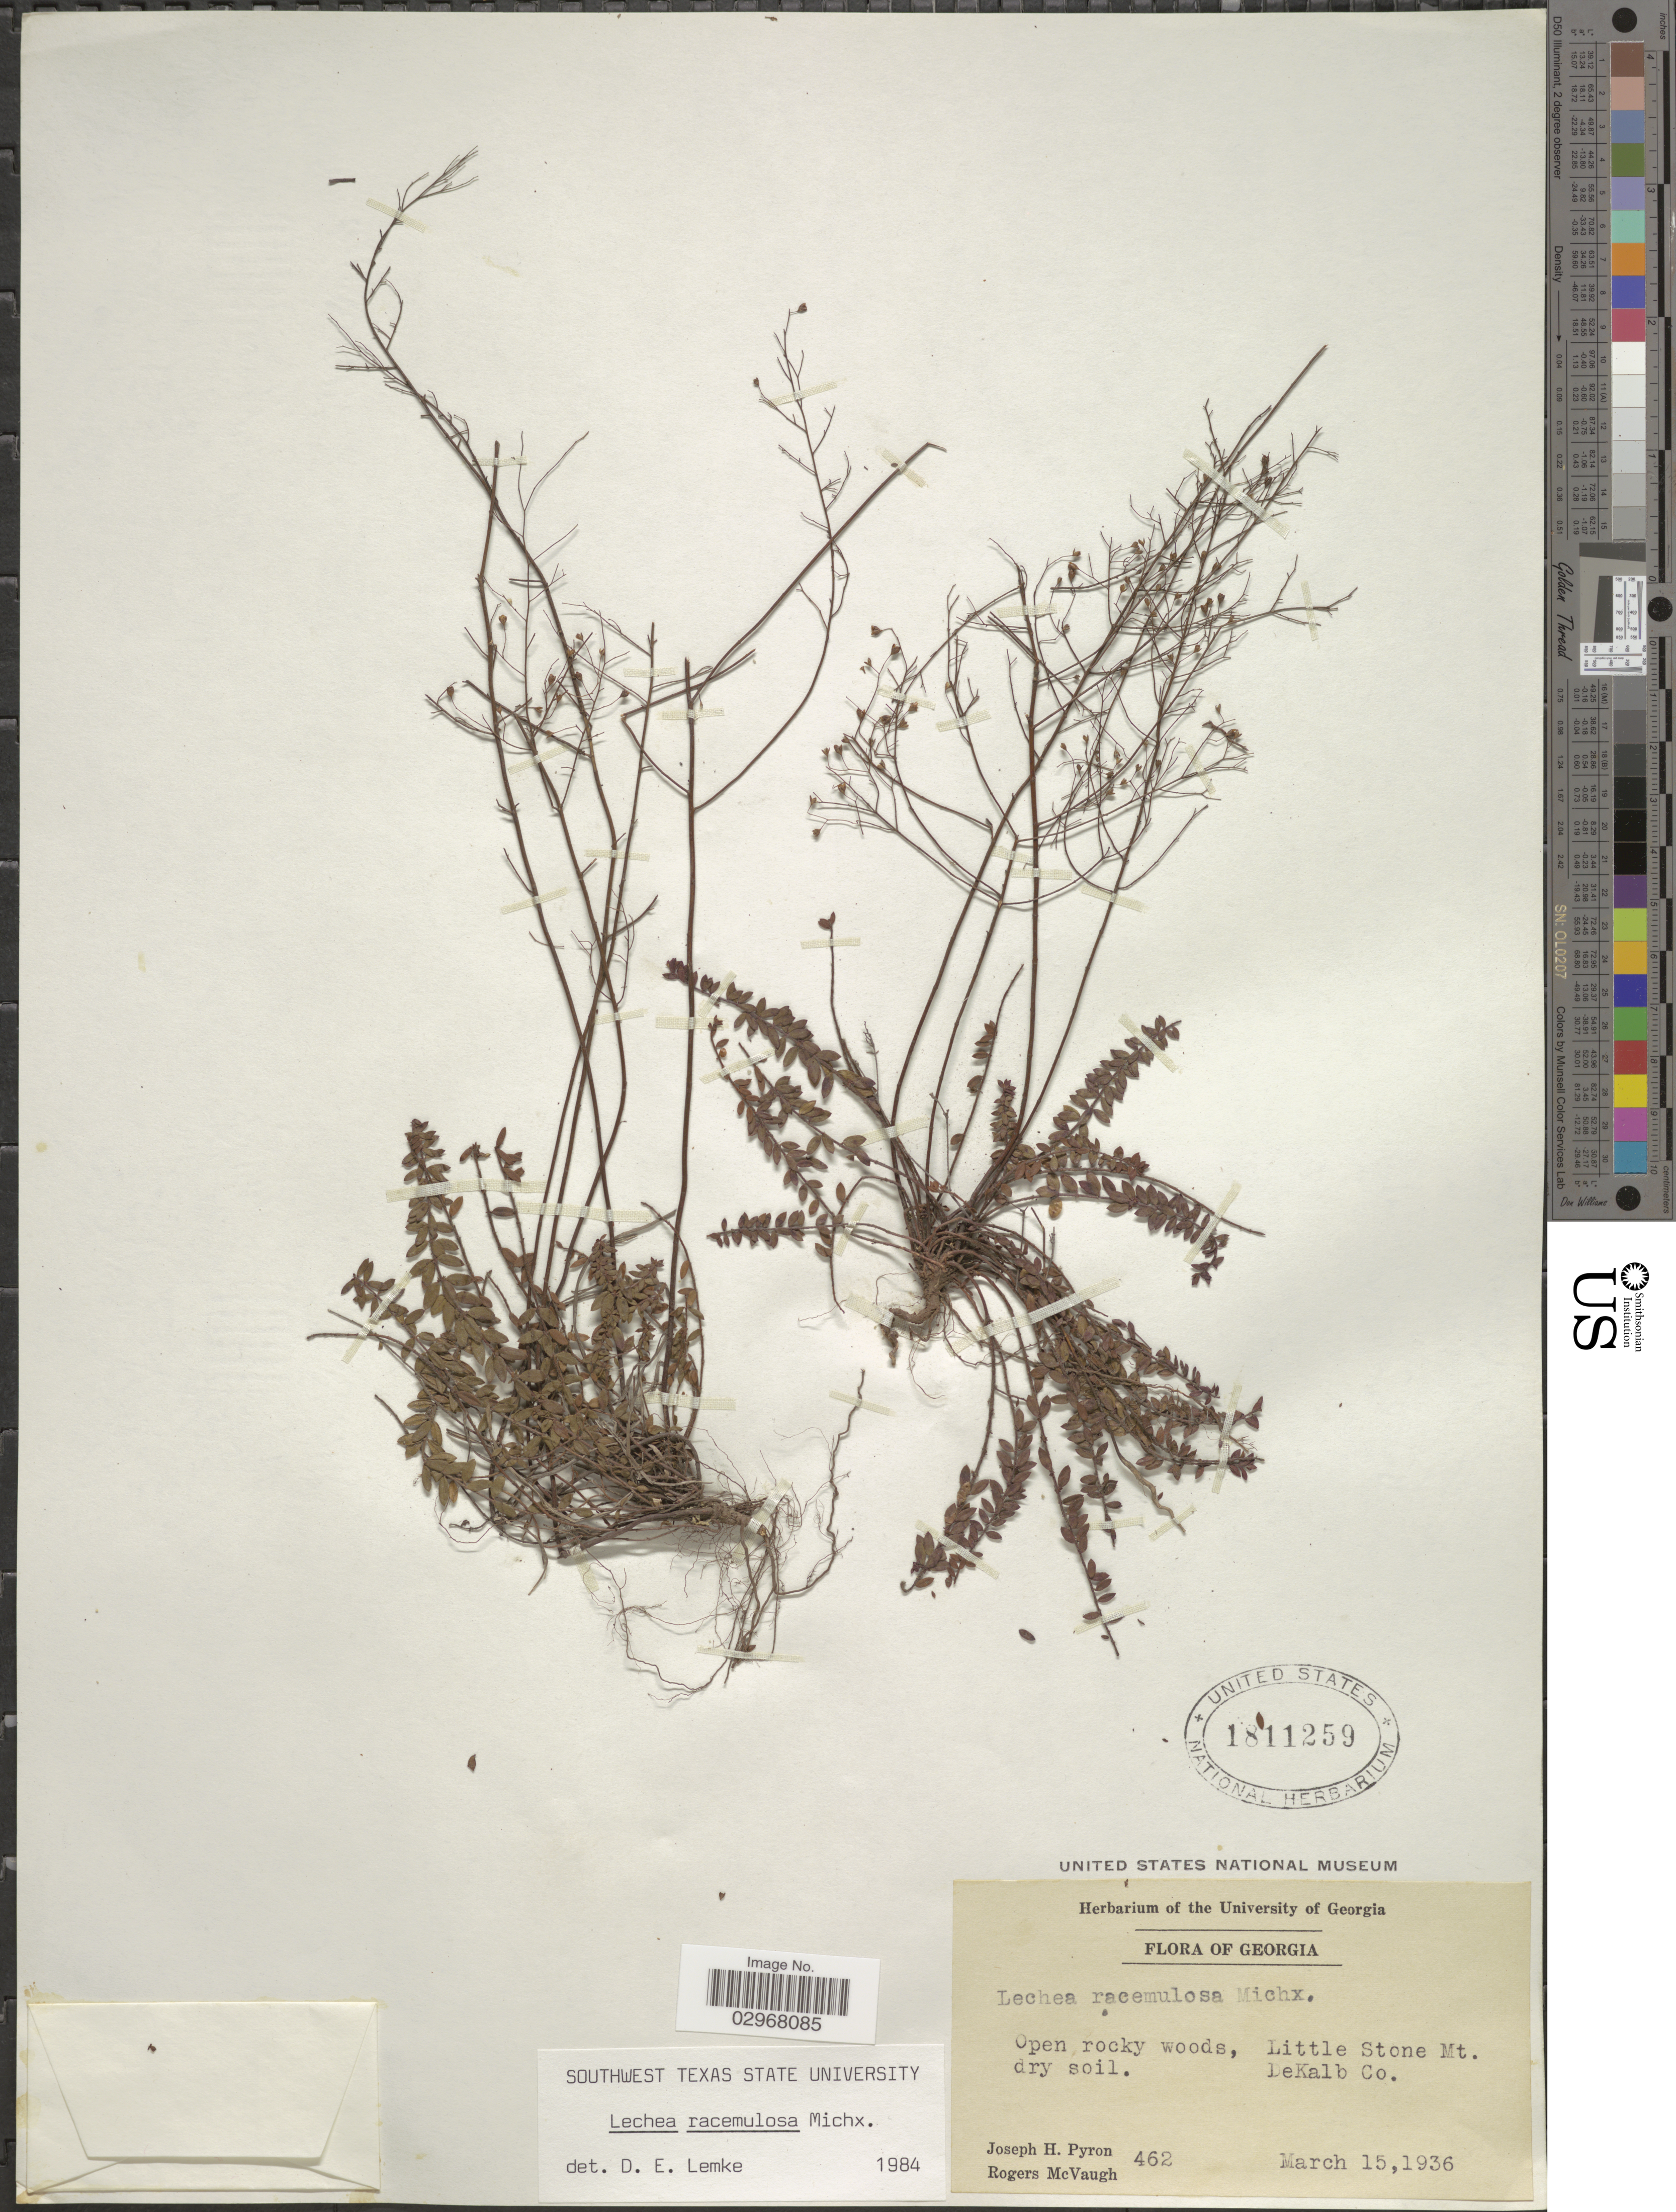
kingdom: Plantae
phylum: Tracheophyta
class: Magnoliopsida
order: Malvales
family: Cistaceae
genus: Lechea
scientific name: Lechea racemulosa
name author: Michx.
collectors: J. H. Pyron & R. McVaugh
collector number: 462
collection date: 1936-03-15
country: United States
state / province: Georgia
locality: Little Stone Mt. DeKalb Co.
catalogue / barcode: US 1811259